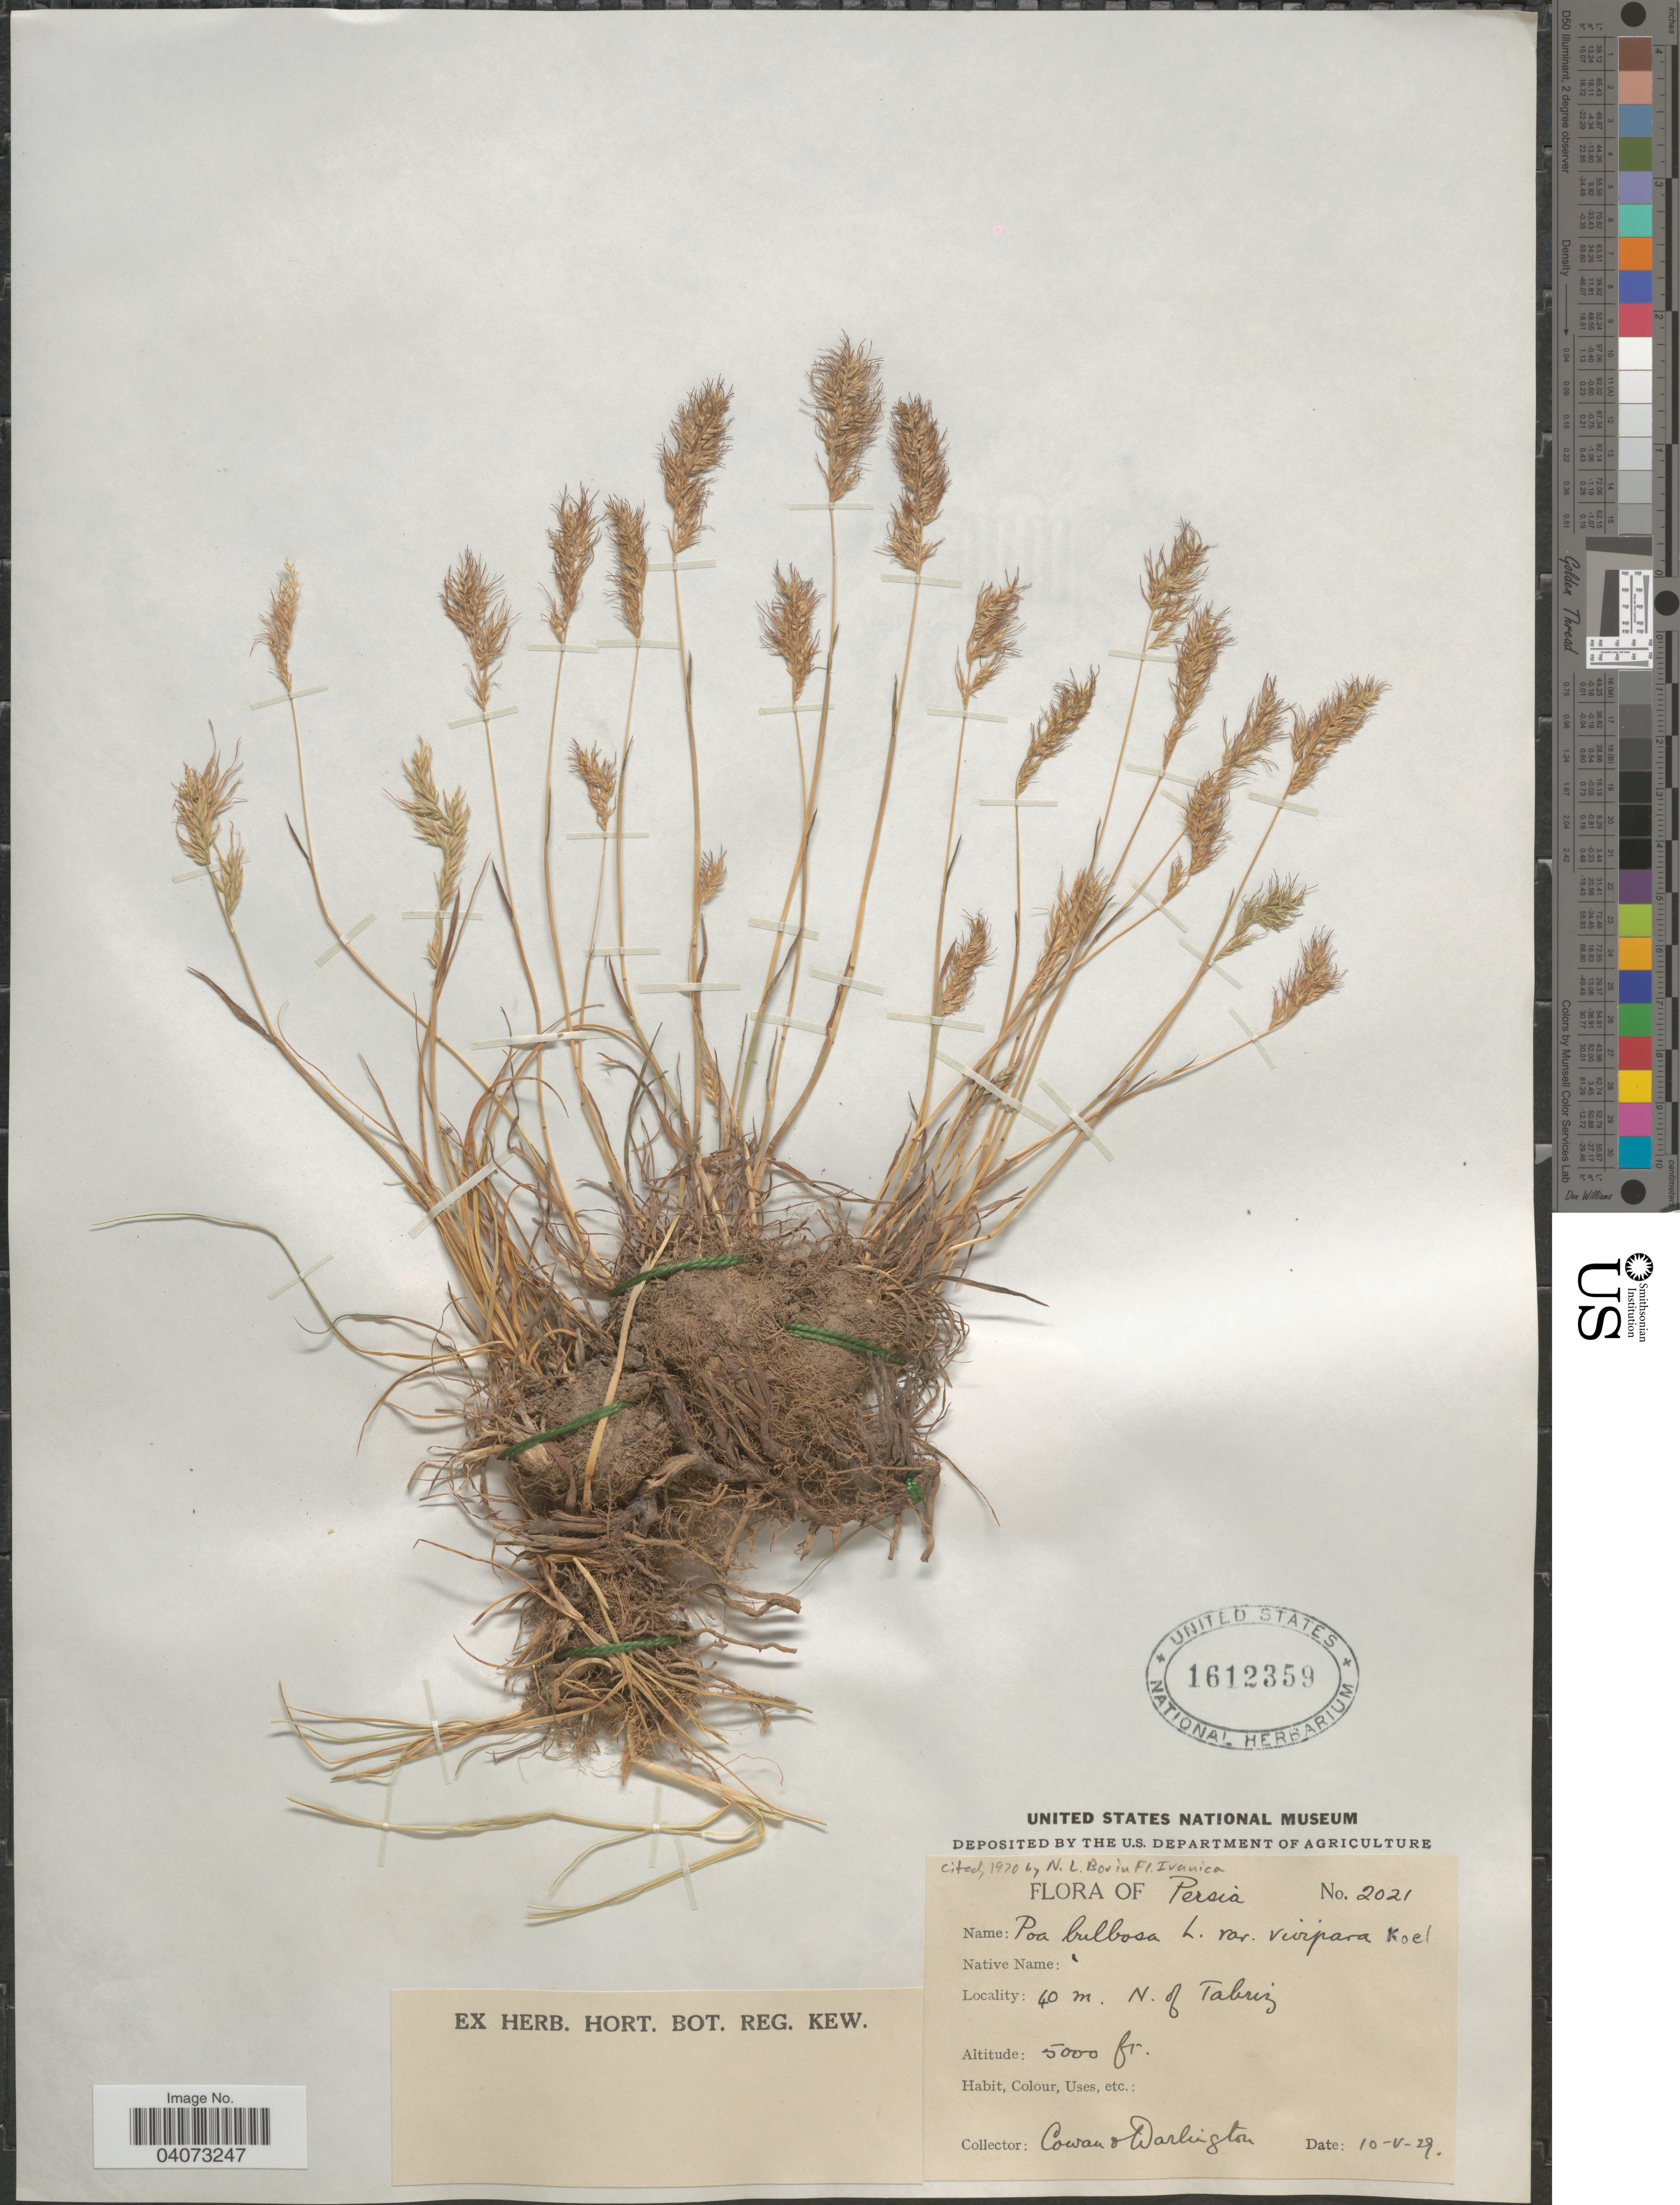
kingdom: Plantae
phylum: Tracheophyta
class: Liliopsida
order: Poales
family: Poaceae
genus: Poa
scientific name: Poa bulbosa subsp. bulbosa var. vivipara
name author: Koeler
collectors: Cowan & Darlington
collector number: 2021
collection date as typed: Transcribed d/m/y: 10/5/29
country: Iran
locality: Persia. 40 m. N. of Tabriz.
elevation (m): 1524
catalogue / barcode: US 1612359